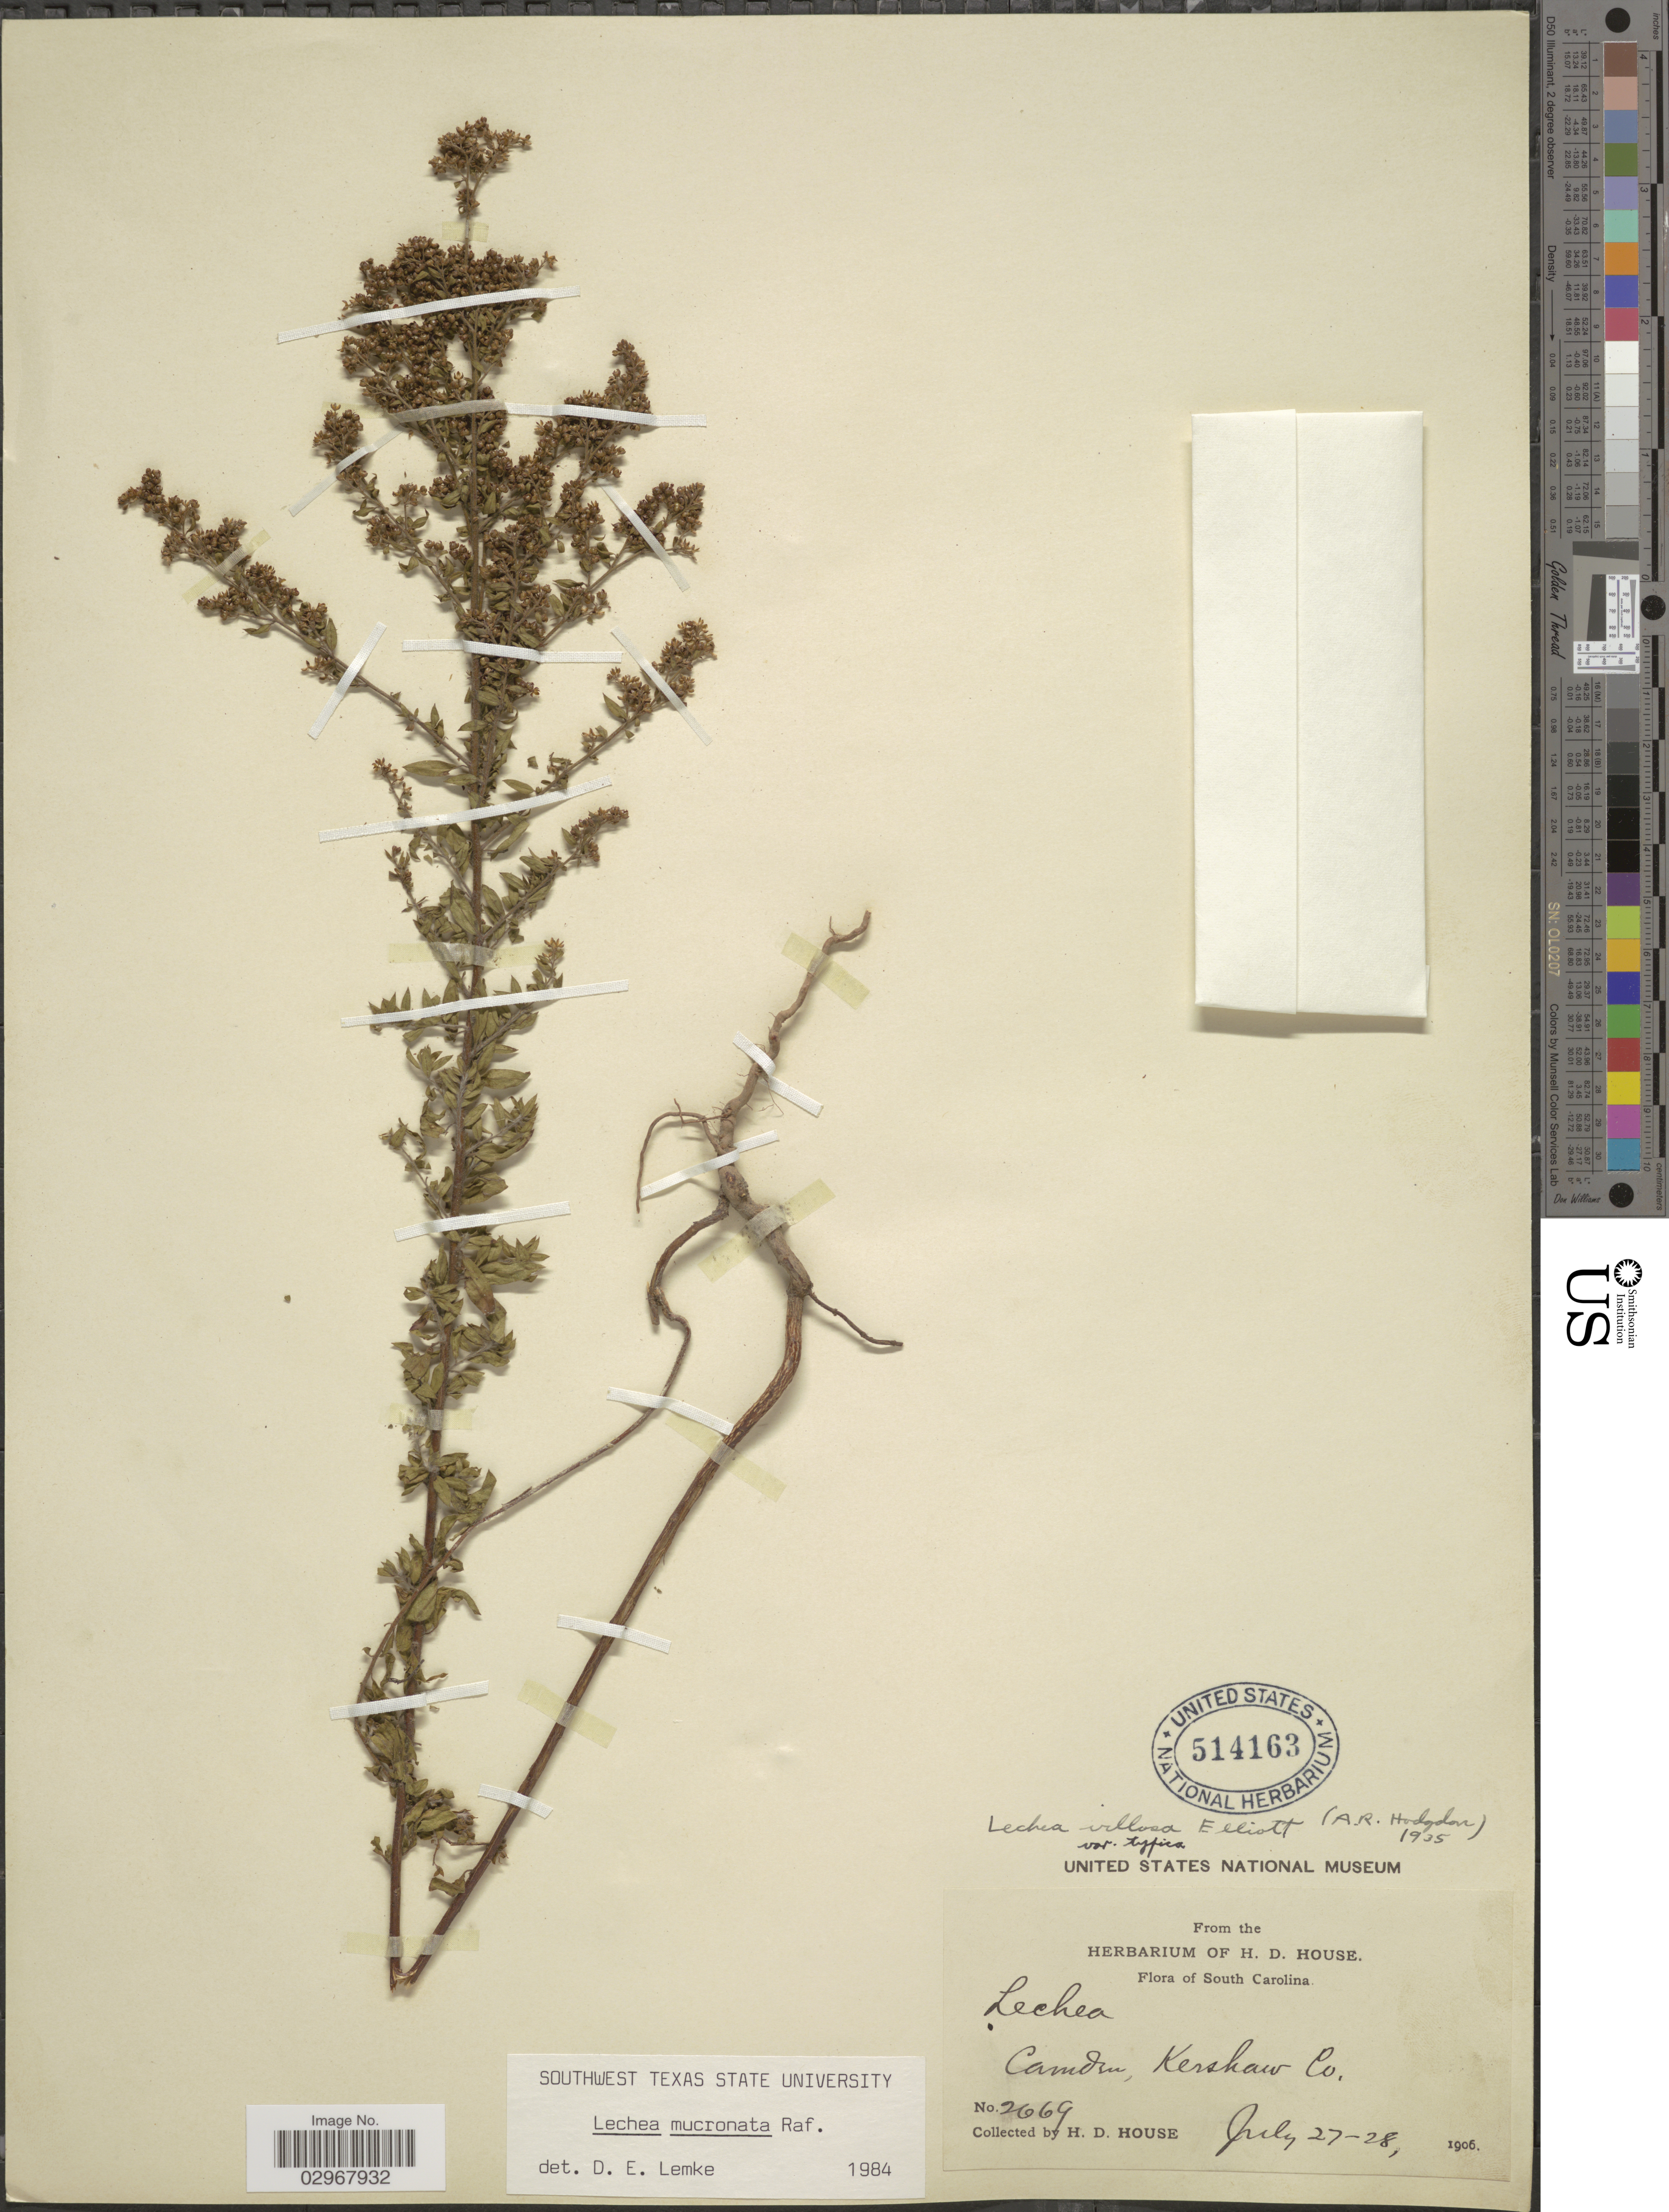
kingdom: Plantae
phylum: Tracheophyta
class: Magnoliopsida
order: Malvales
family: Cistaceae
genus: Lechea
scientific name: Lechea mucronata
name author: Raf.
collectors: H. D. House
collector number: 2669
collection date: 1906-07-27/1906-07-28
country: United States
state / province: South Carolina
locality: Camden, Kershaw Co.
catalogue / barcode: US 514163